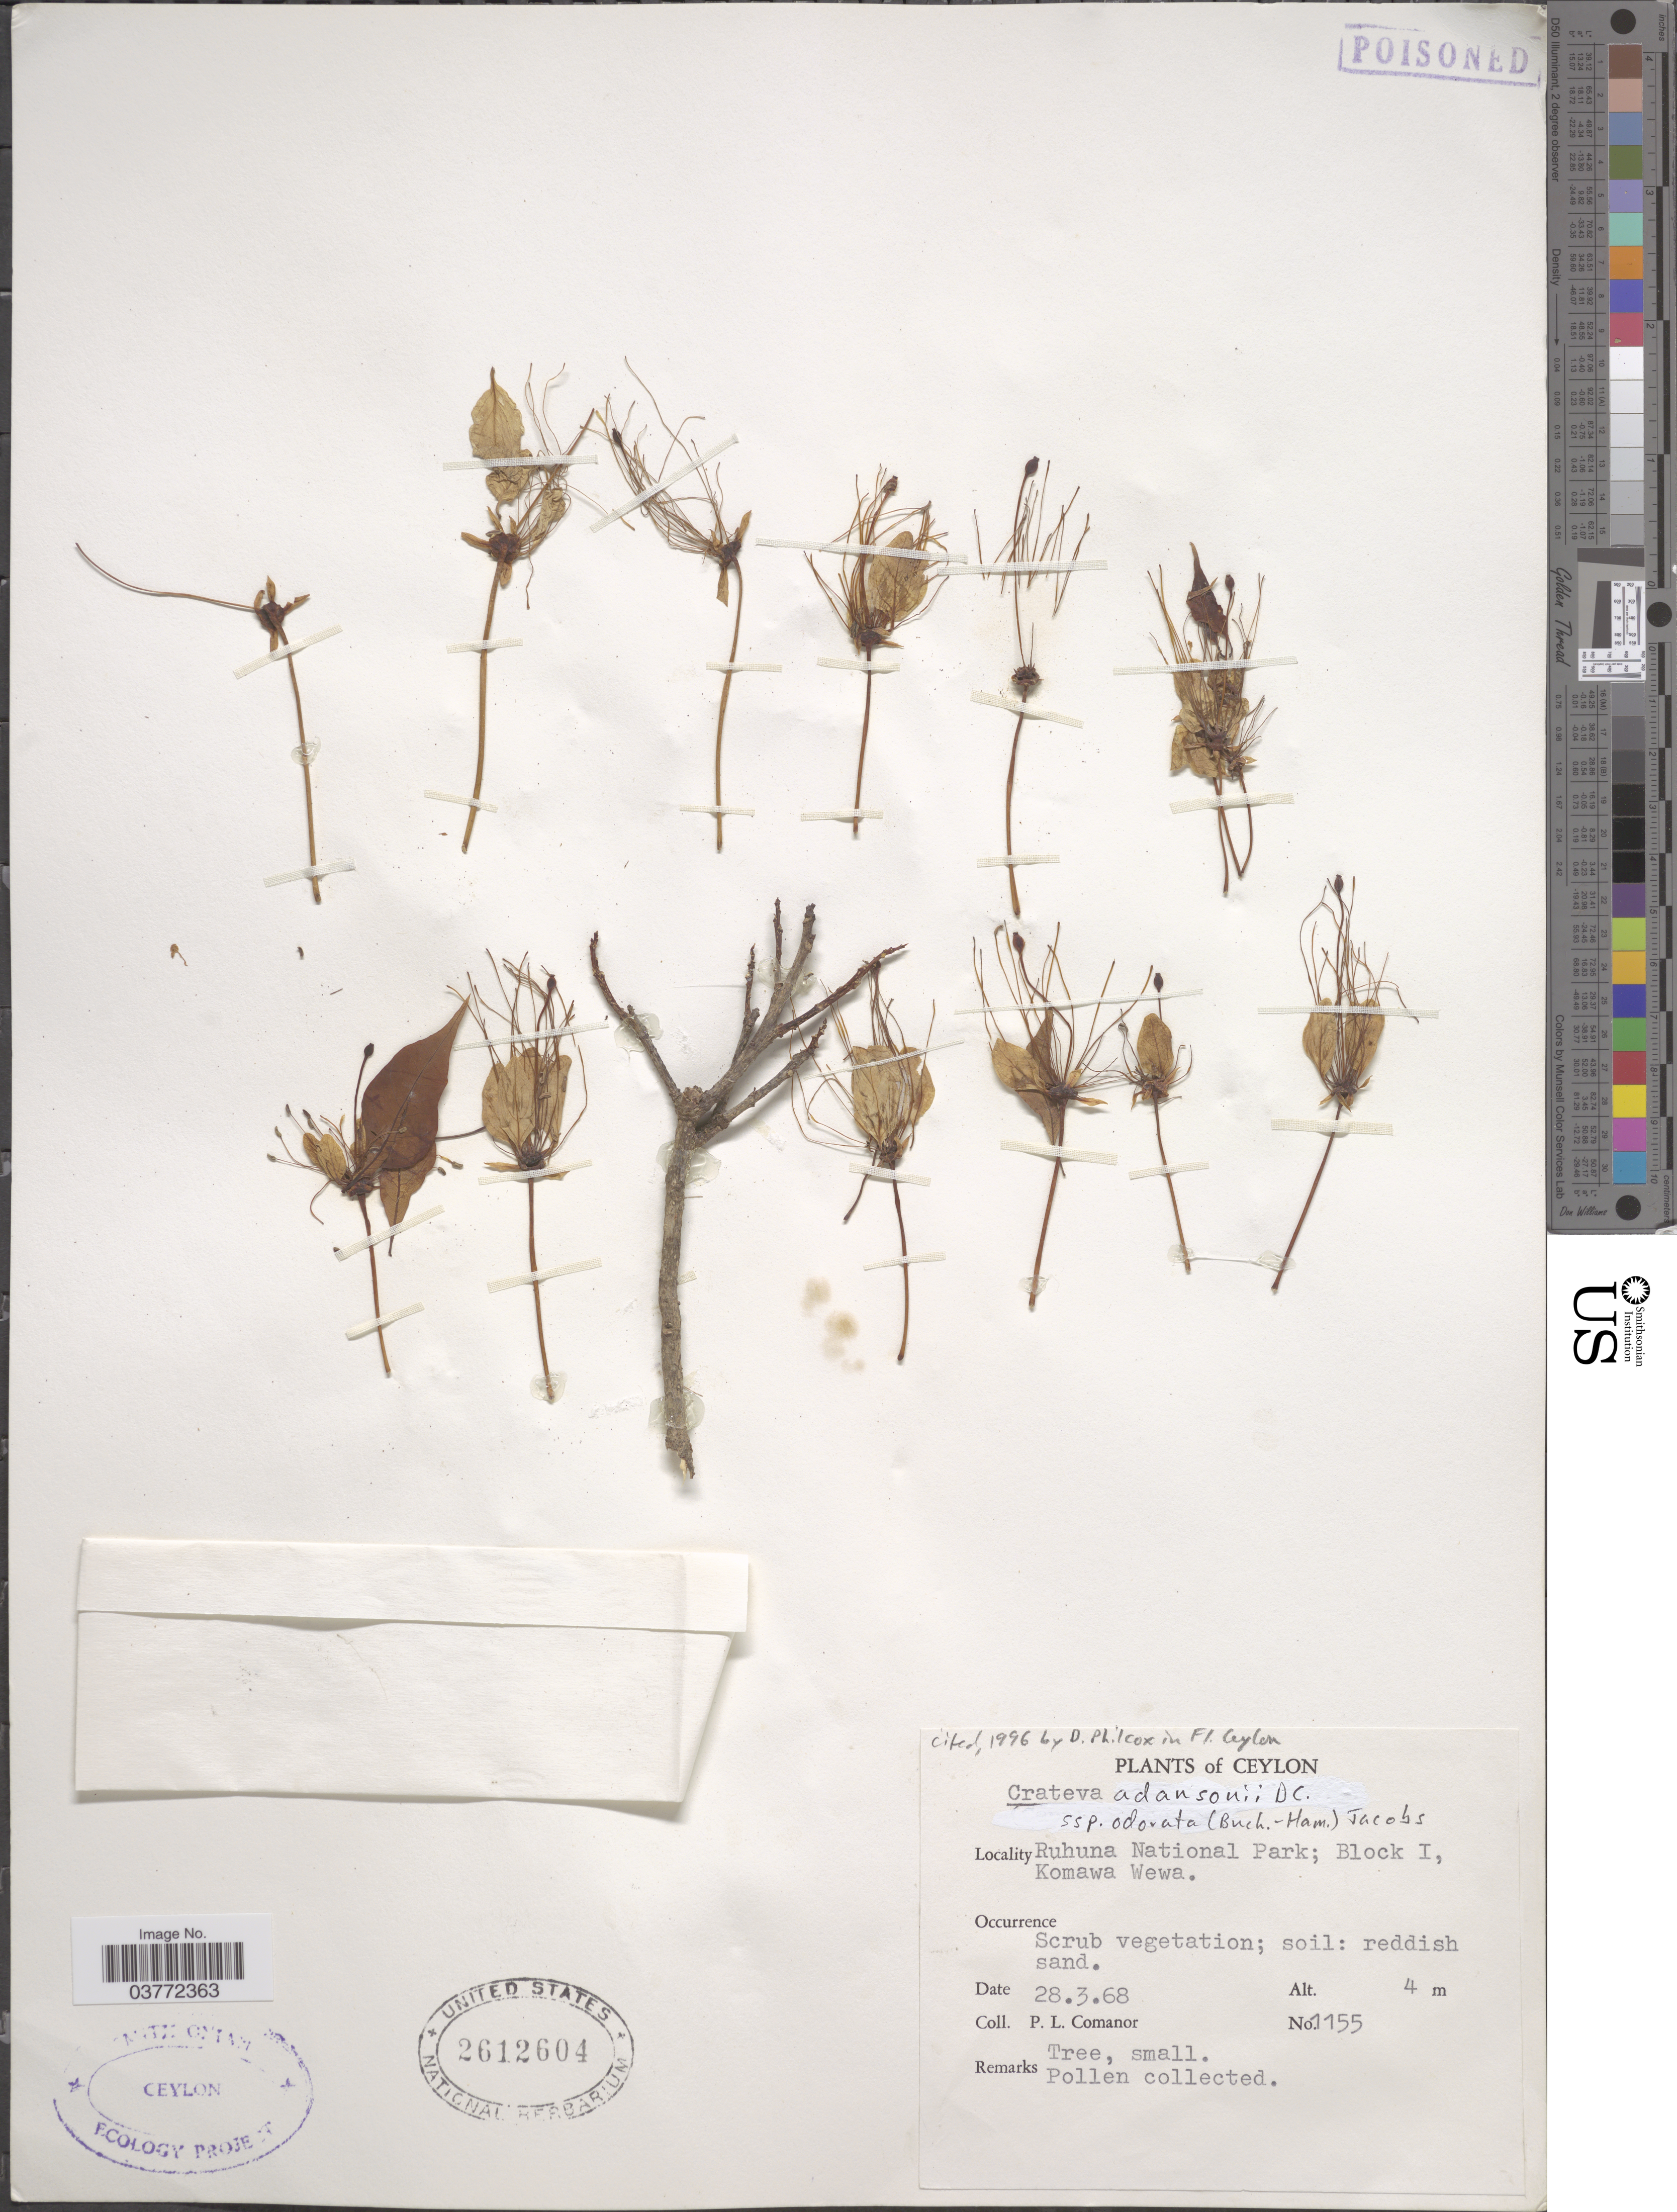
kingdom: Plantae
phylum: Tracheophyta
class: Magnoliopsida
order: Brassicales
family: Capparaceae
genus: Crateva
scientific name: Crateva adansonii subsp. odora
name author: (Buch.-Ham.) Jacobs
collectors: P. Comanor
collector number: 1155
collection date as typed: Transcribed d/m/y: 28/3/68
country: Sri Lanka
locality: Ceylon. Ruhuna National Park; Block I, Komawa Wewa.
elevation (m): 4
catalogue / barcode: US 2612604